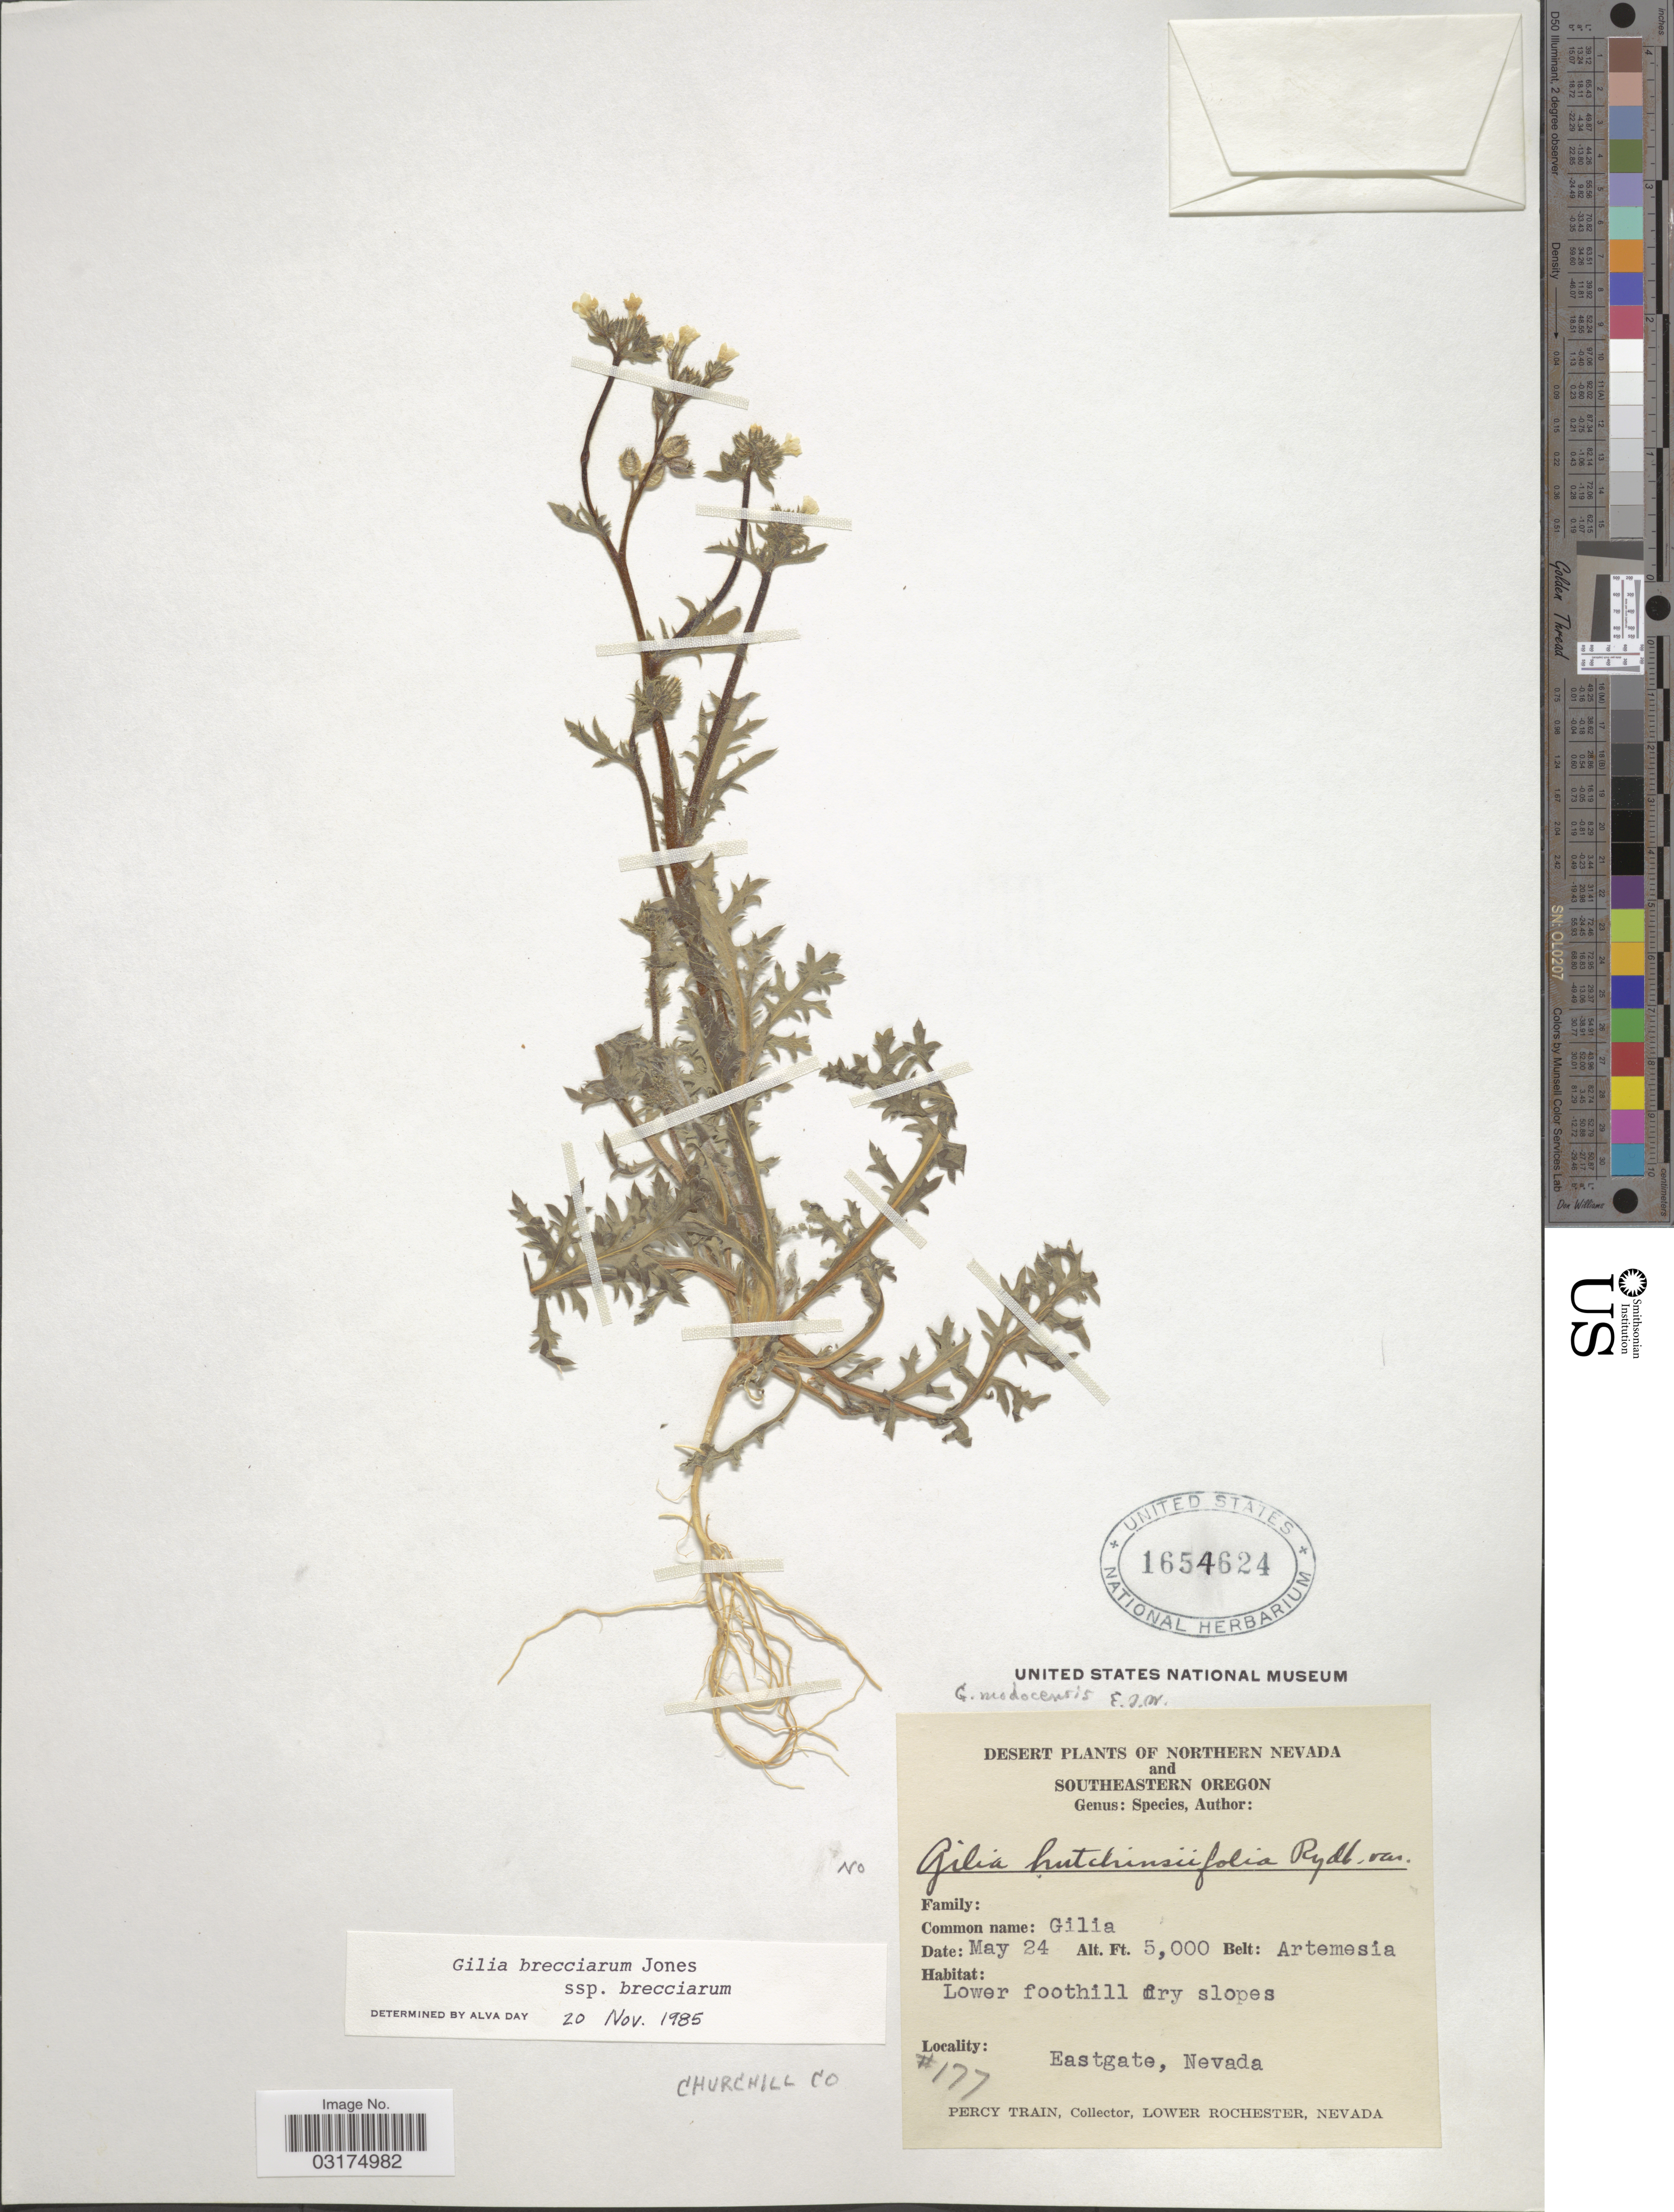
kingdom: Plantae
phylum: Tracheophyta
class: Magnoliopsida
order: Ericales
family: Polemoniaceae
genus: Gilia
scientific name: Gilia brecciarum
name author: M.E. Jones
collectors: P. Train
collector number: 177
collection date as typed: Transcribed d/m/y: /5/24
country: United States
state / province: Nevada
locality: Northern Nevada. Eastgate. Churchill Co.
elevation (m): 1524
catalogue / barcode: US 1654624